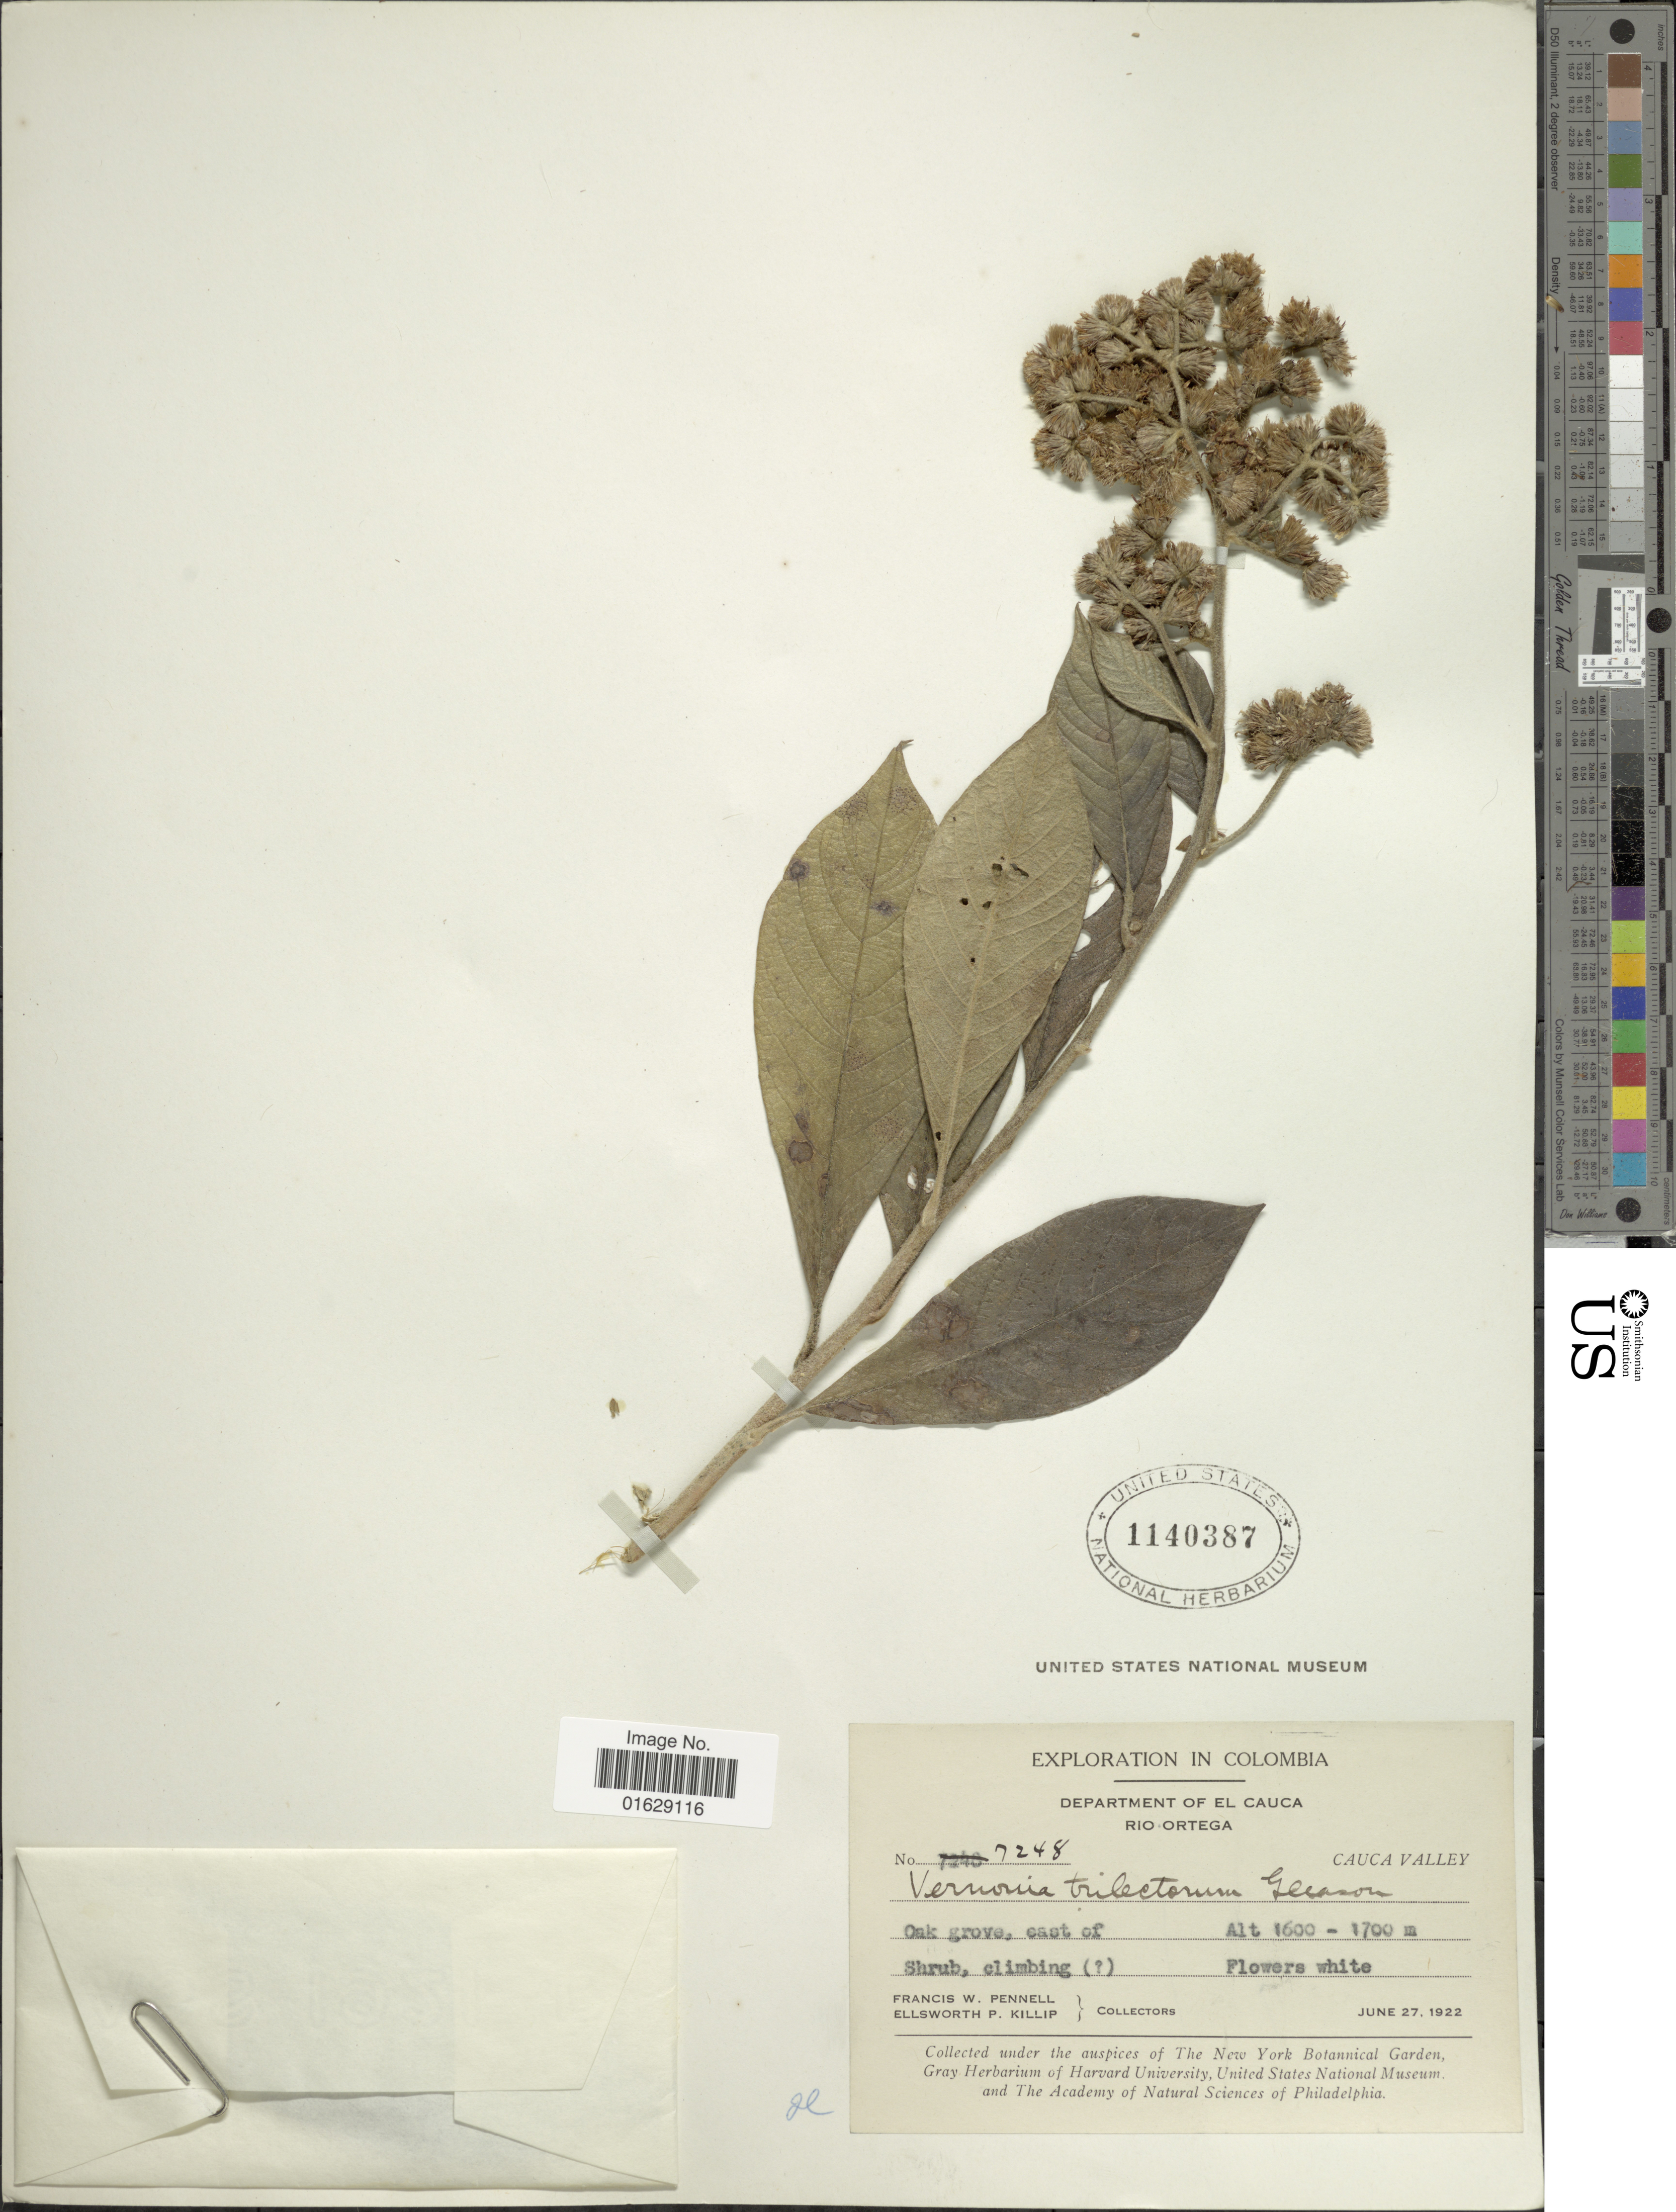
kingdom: Plantae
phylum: Tracheophyta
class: Magnoliopsida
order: Asterales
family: Asteraceae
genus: Lepidaploa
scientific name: Lepidaploa trilectorum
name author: (Gleason) H. Rob.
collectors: F. W. Pennell & E. P. Killip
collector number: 7248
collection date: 1922-06-27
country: Colombia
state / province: Cauca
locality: Department of El Cauca. Rio Ortega. Cauca Valley. Oak grove, east of.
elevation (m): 1600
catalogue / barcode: US 1140387